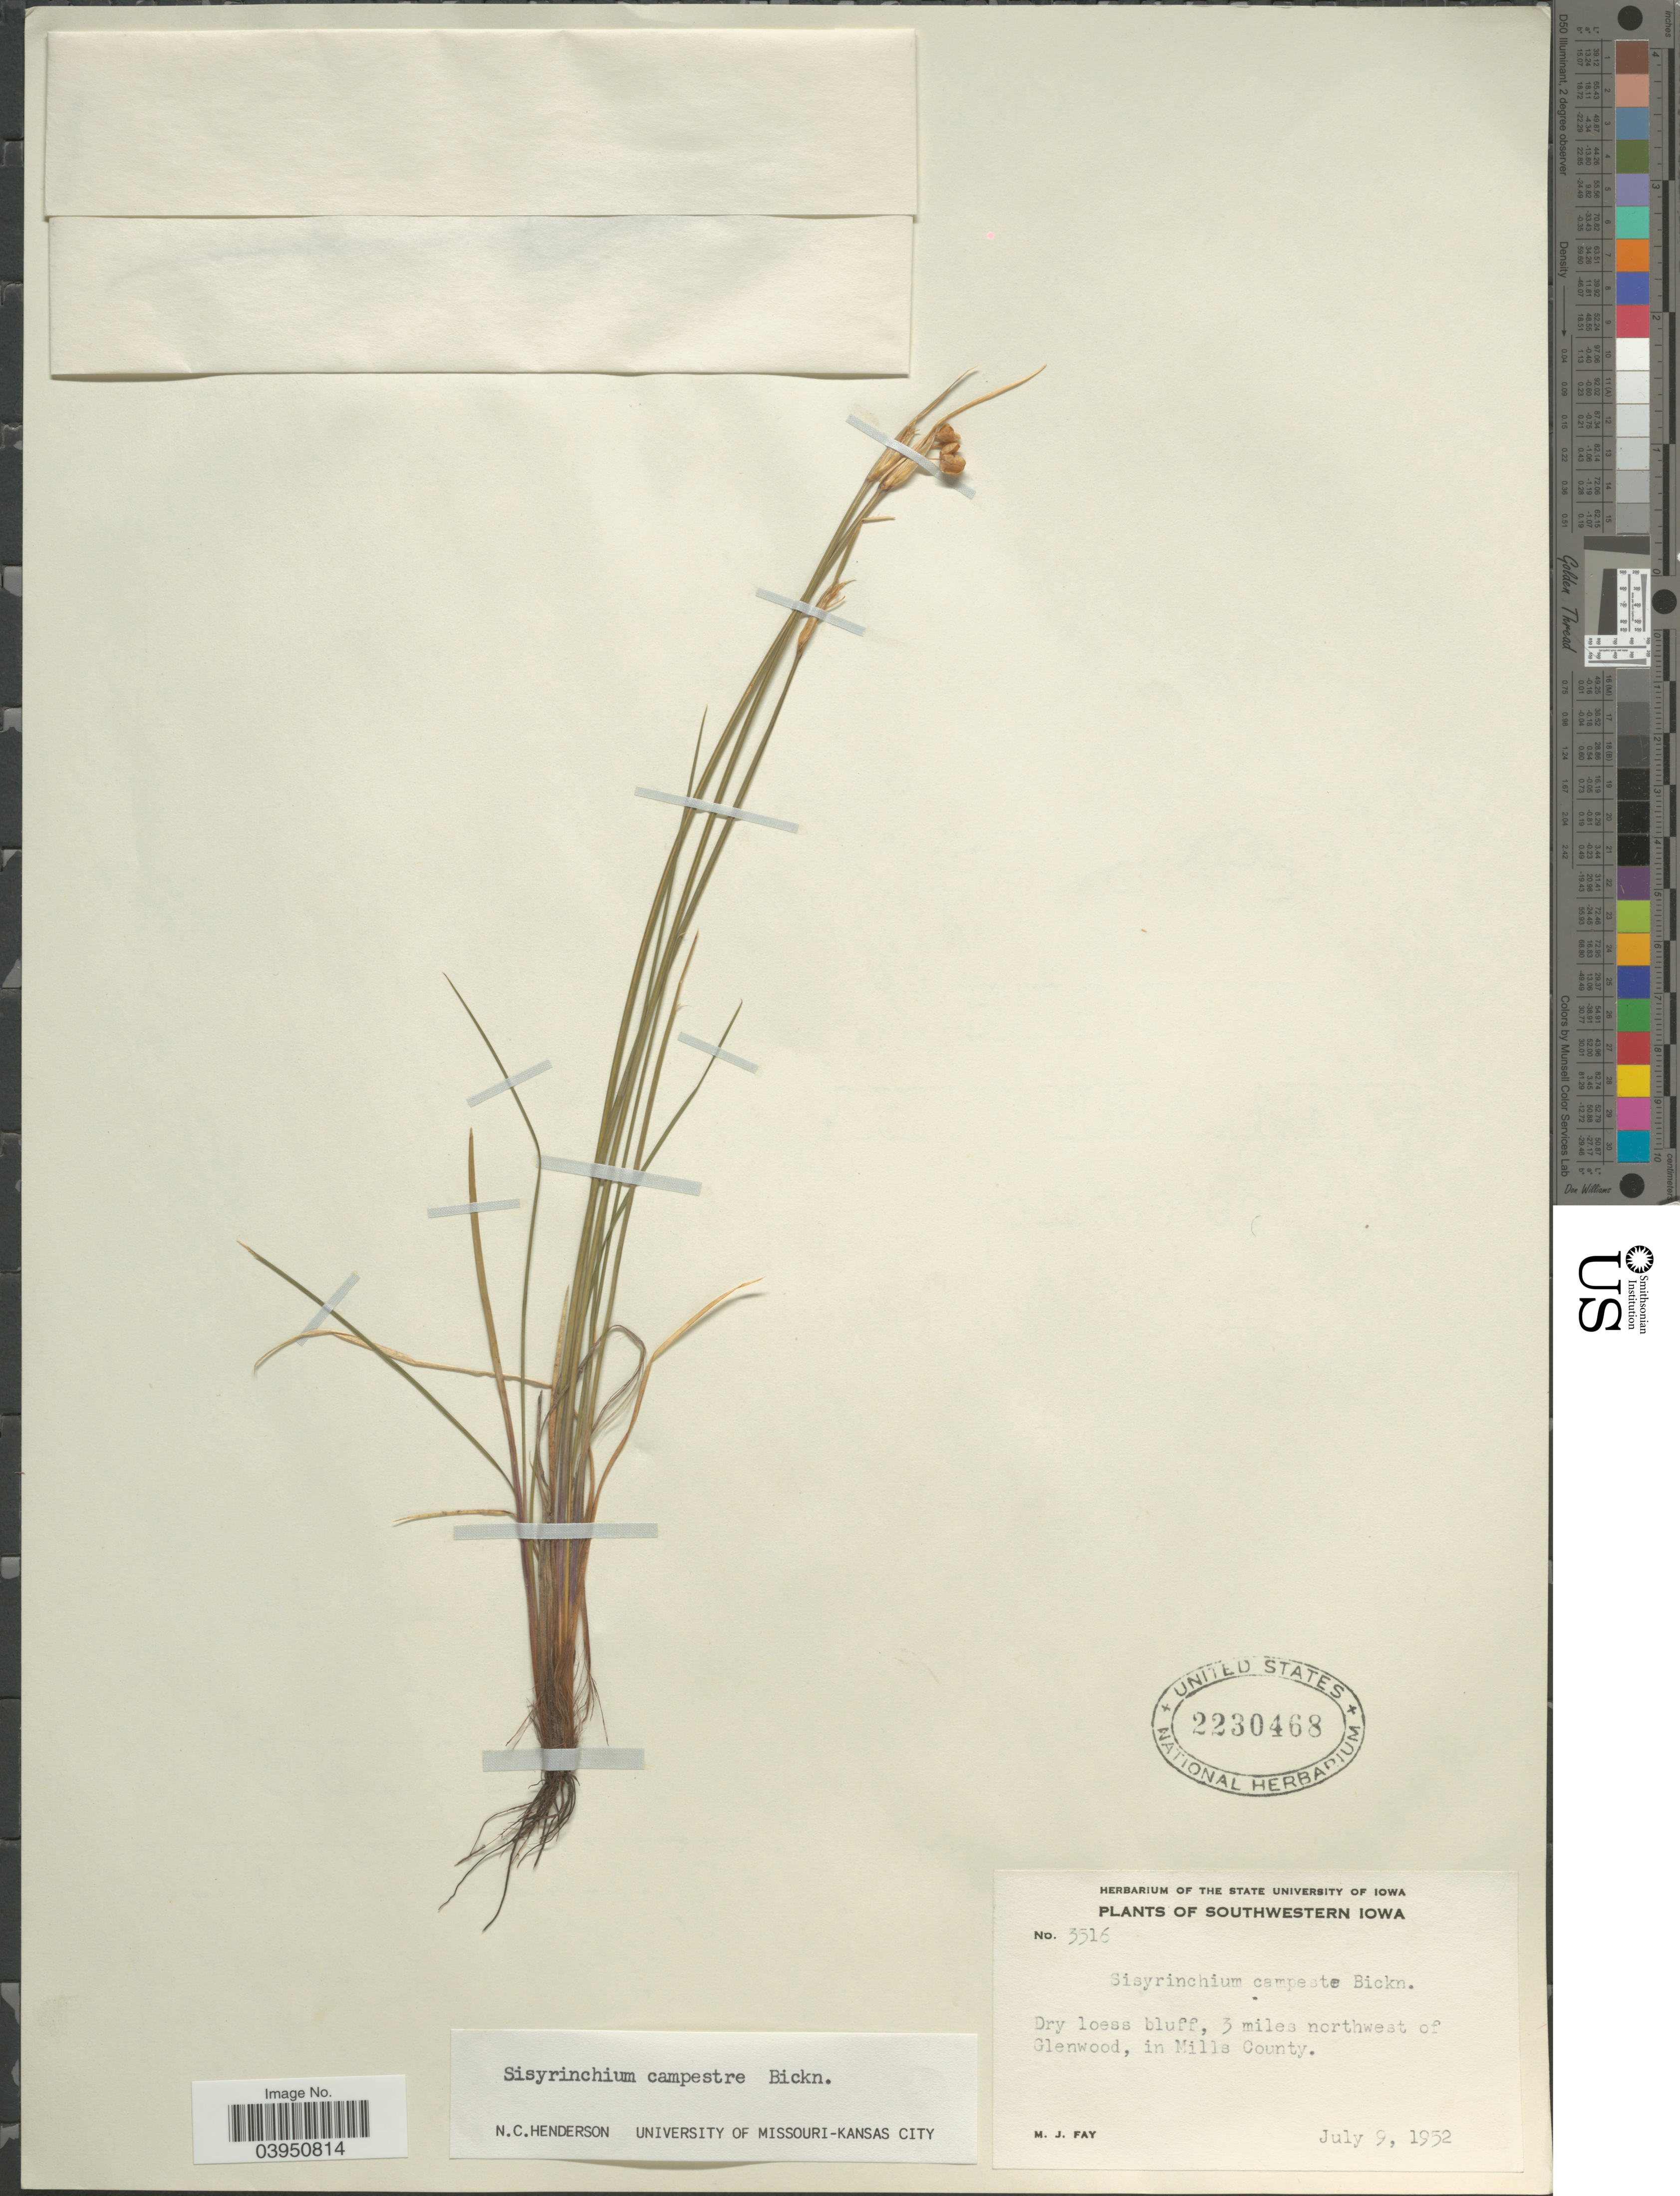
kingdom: Plantae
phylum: Tracheophyta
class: Liliopsida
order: Asparagales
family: Iridaceae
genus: Sisyrinchium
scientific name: Sisyrinchium campestre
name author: E.P. Bicknell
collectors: M. Fay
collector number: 3516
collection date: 1952-07-09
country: United States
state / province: Iowa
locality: Southwestern Iowa. 3 miles northwest of Glenwood, in Mills County.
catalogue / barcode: US 2230468